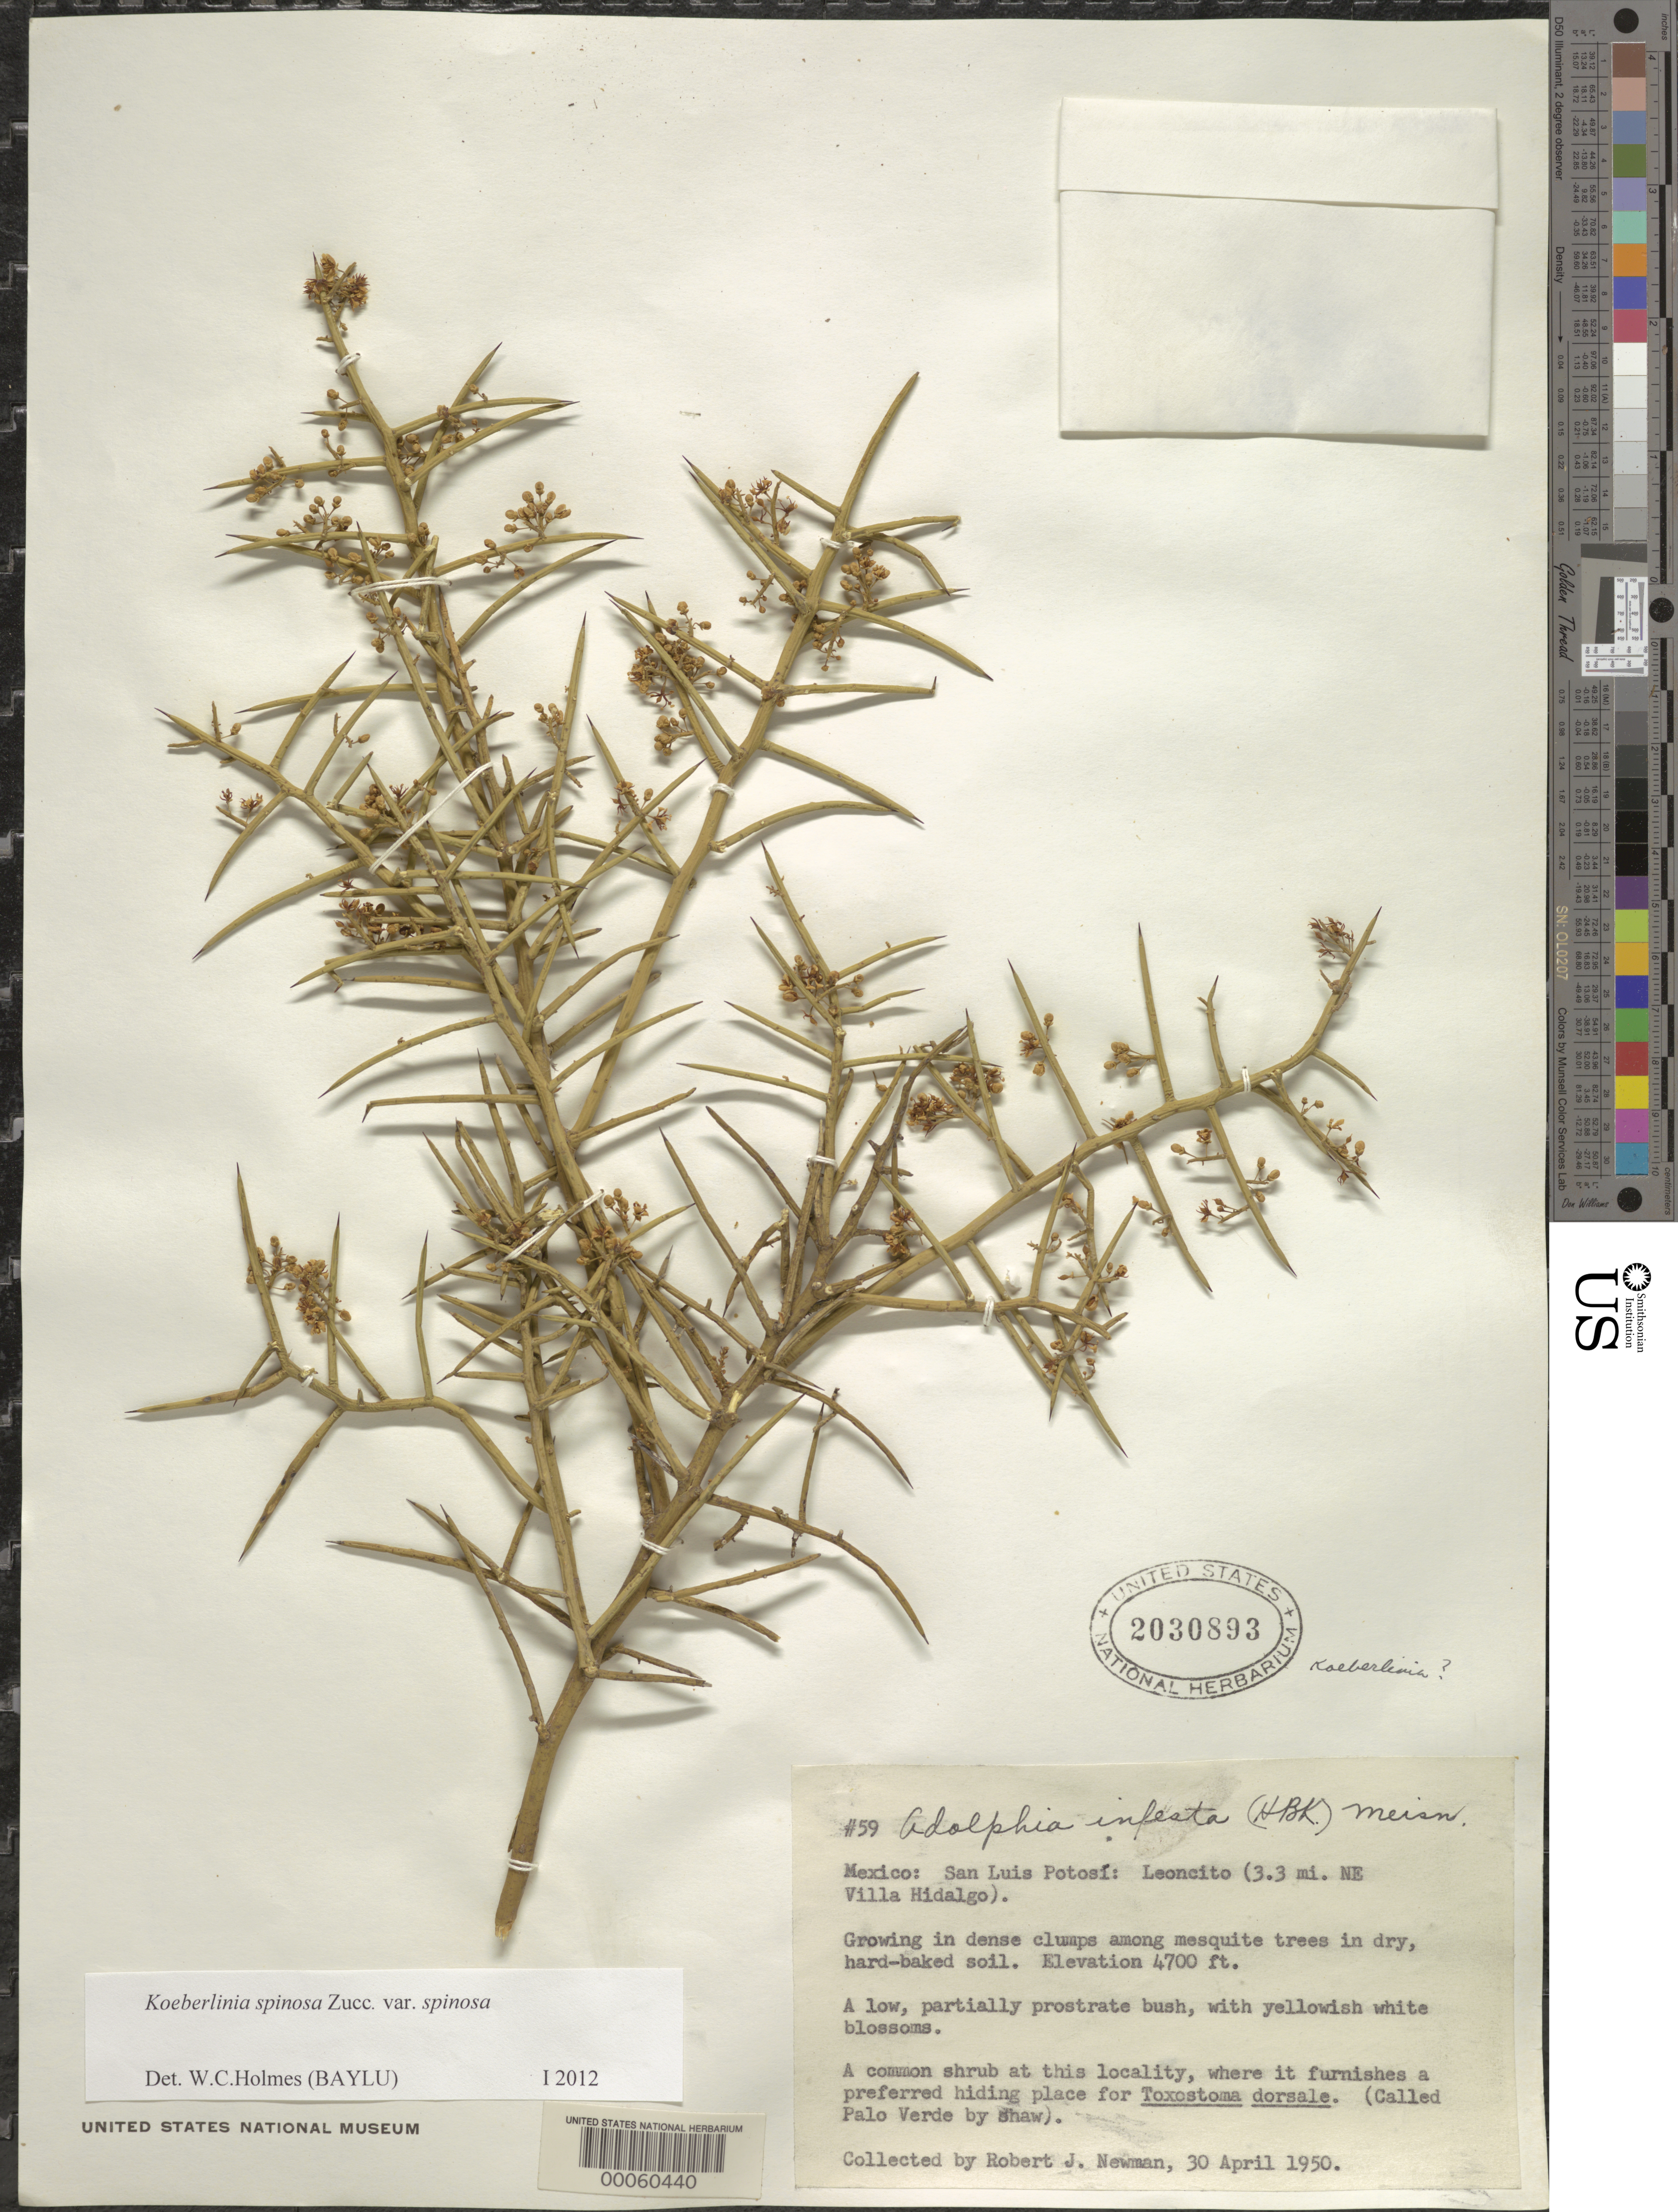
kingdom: Plantae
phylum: Tracheophyta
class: Magnoliopsida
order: Brassicales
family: Koeberliniaceae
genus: Koeberlinia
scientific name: Koeberlinia spinosa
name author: Zucc.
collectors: R. J. Newman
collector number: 59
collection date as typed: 30 Apr 1950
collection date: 1950-04-30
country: Mexico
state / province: San Luis Potosí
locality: Leoncito, 3.3 mi. ne villa hidalgo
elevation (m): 1433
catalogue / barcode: US 2030893